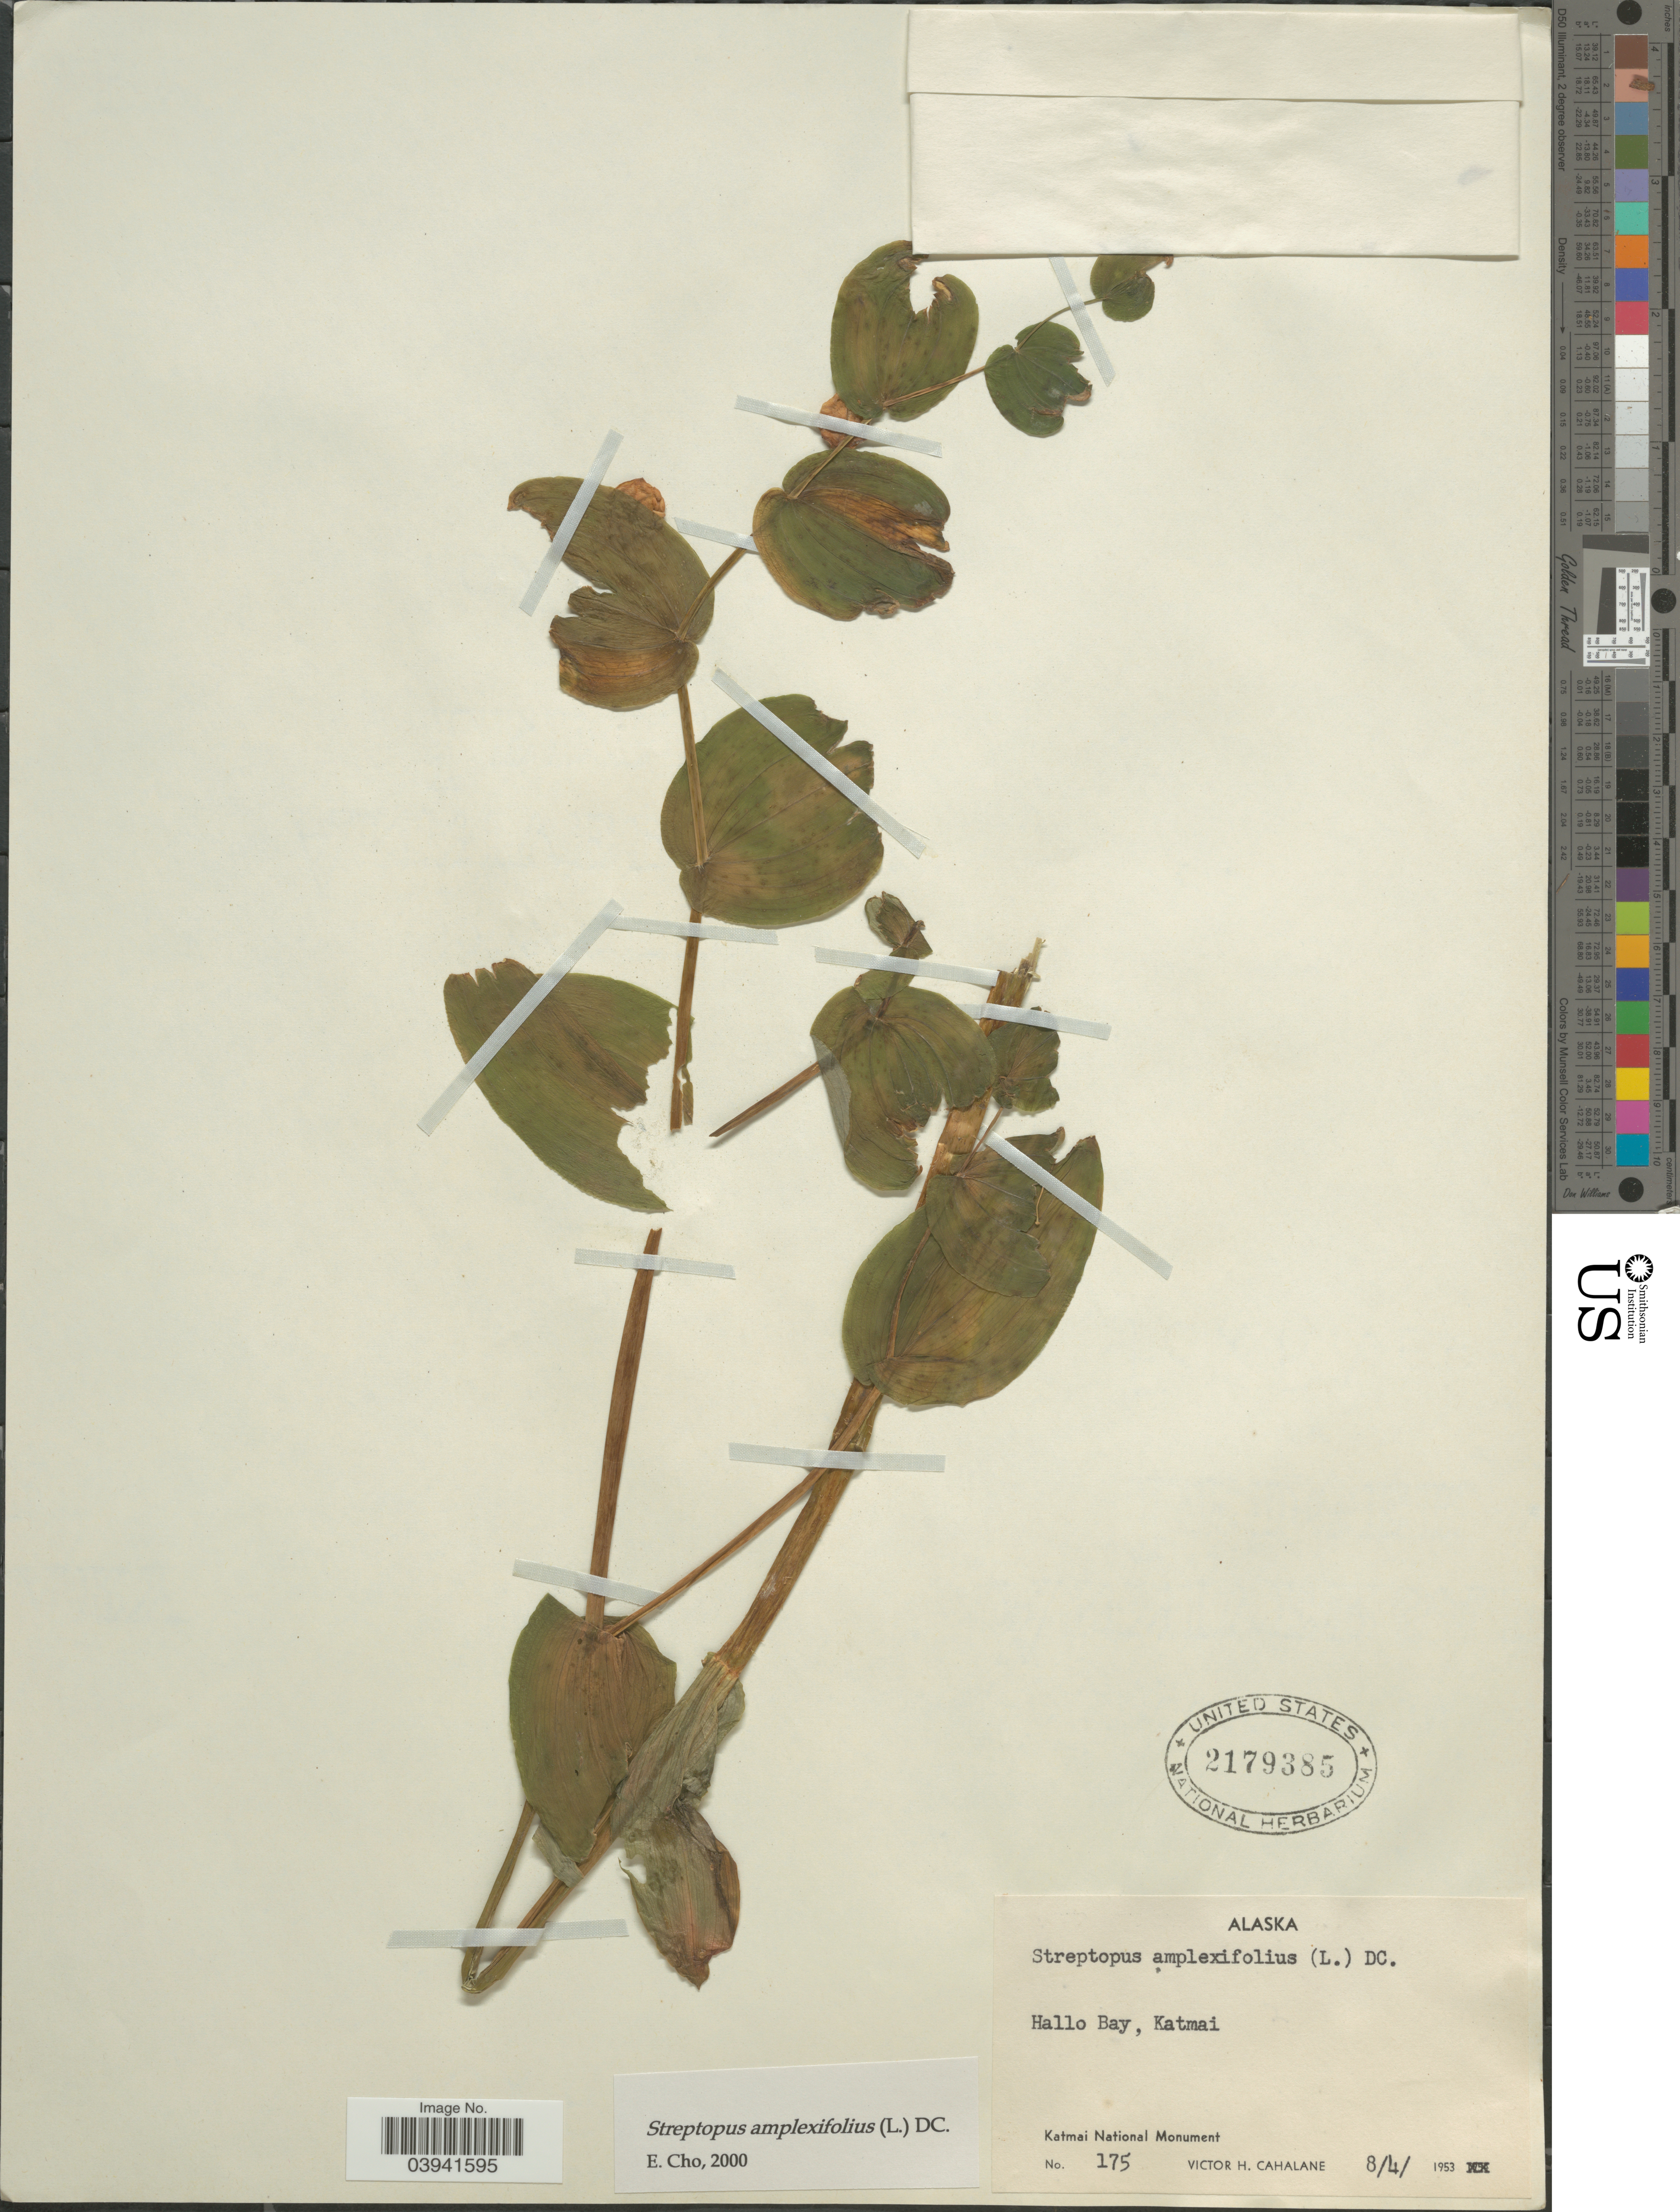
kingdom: Plantae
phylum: Tracheophyta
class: Liliopsida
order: Liliales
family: Liliaceae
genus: Streptopus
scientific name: Streptopus amplexifolius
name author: (L.) DC.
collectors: V. Cahalane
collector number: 175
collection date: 1953-08-04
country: United States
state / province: Alaska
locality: Hallo Bay, Katmai. Katmai National Monument.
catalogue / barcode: US 2179385